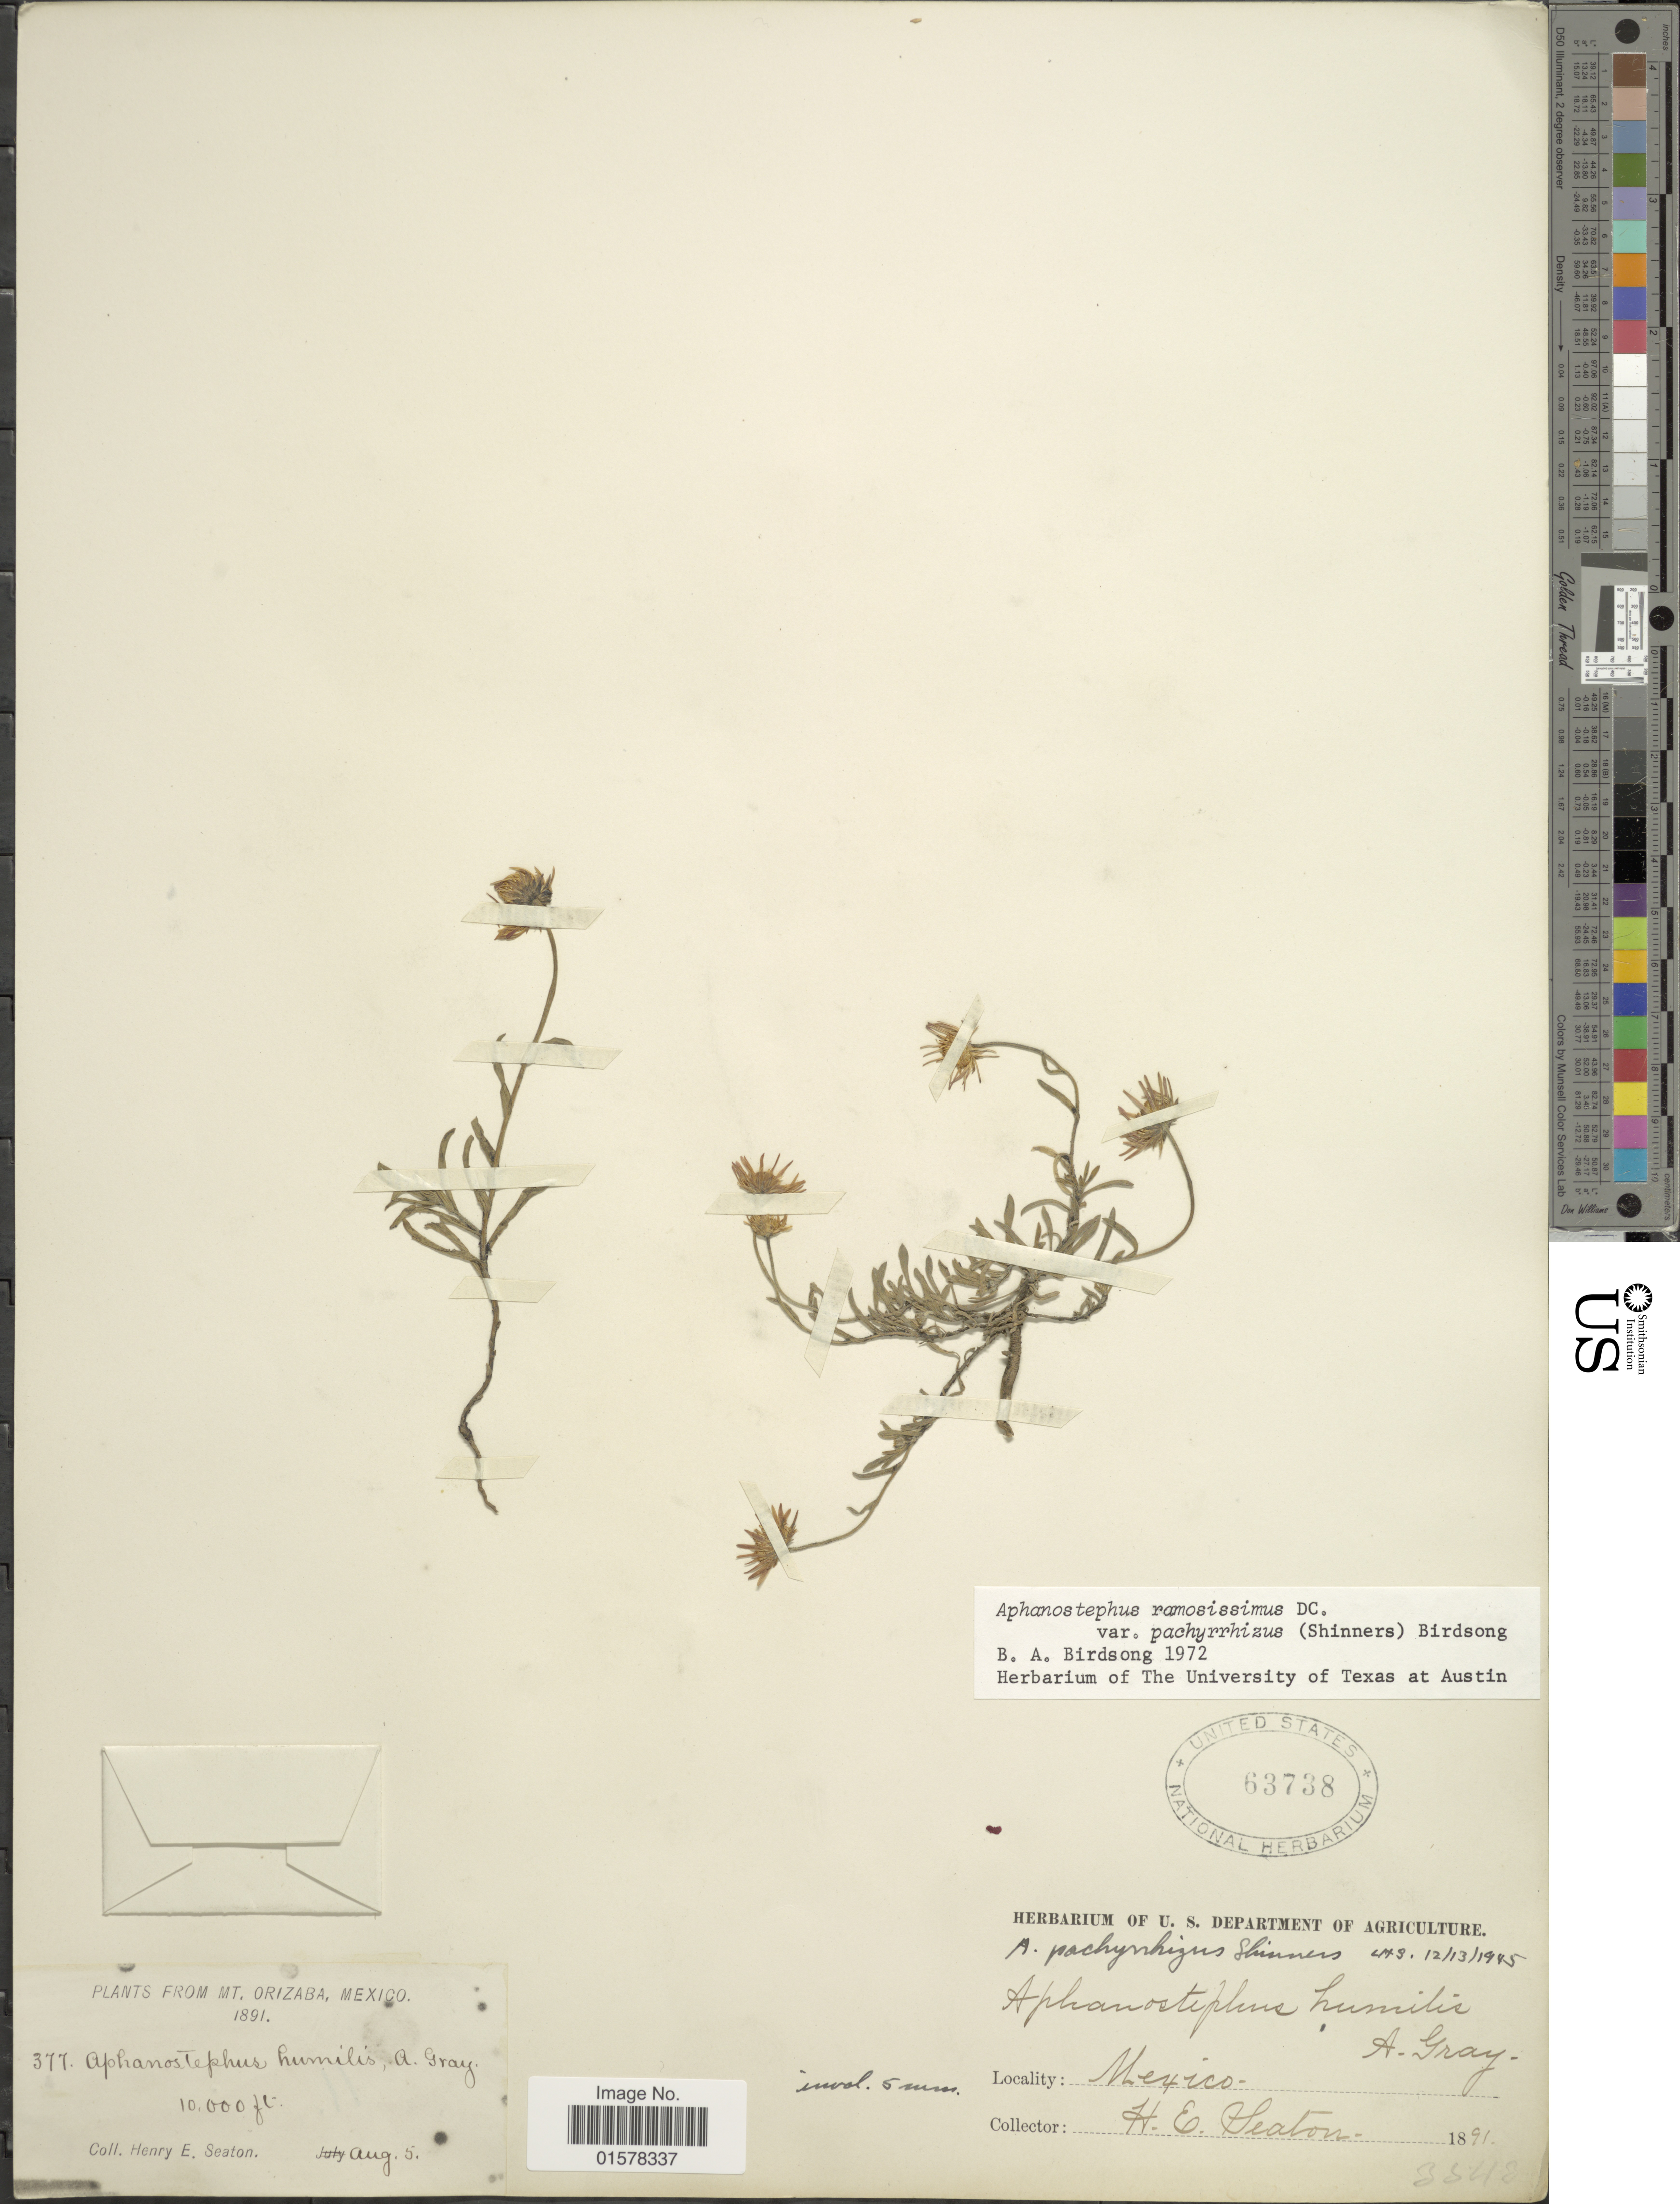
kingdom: Plantae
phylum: Tracheophyta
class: Magnoliopsida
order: Asterales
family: Asteraceae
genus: Aphanostephus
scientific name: Aphanostephus ramosissimus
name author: DC.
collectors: H. Seaton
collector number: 377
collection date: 1891-08-05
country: Mexico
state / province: México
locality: México, Mt. Orizaba.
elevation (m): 3048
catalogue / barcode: US 63738